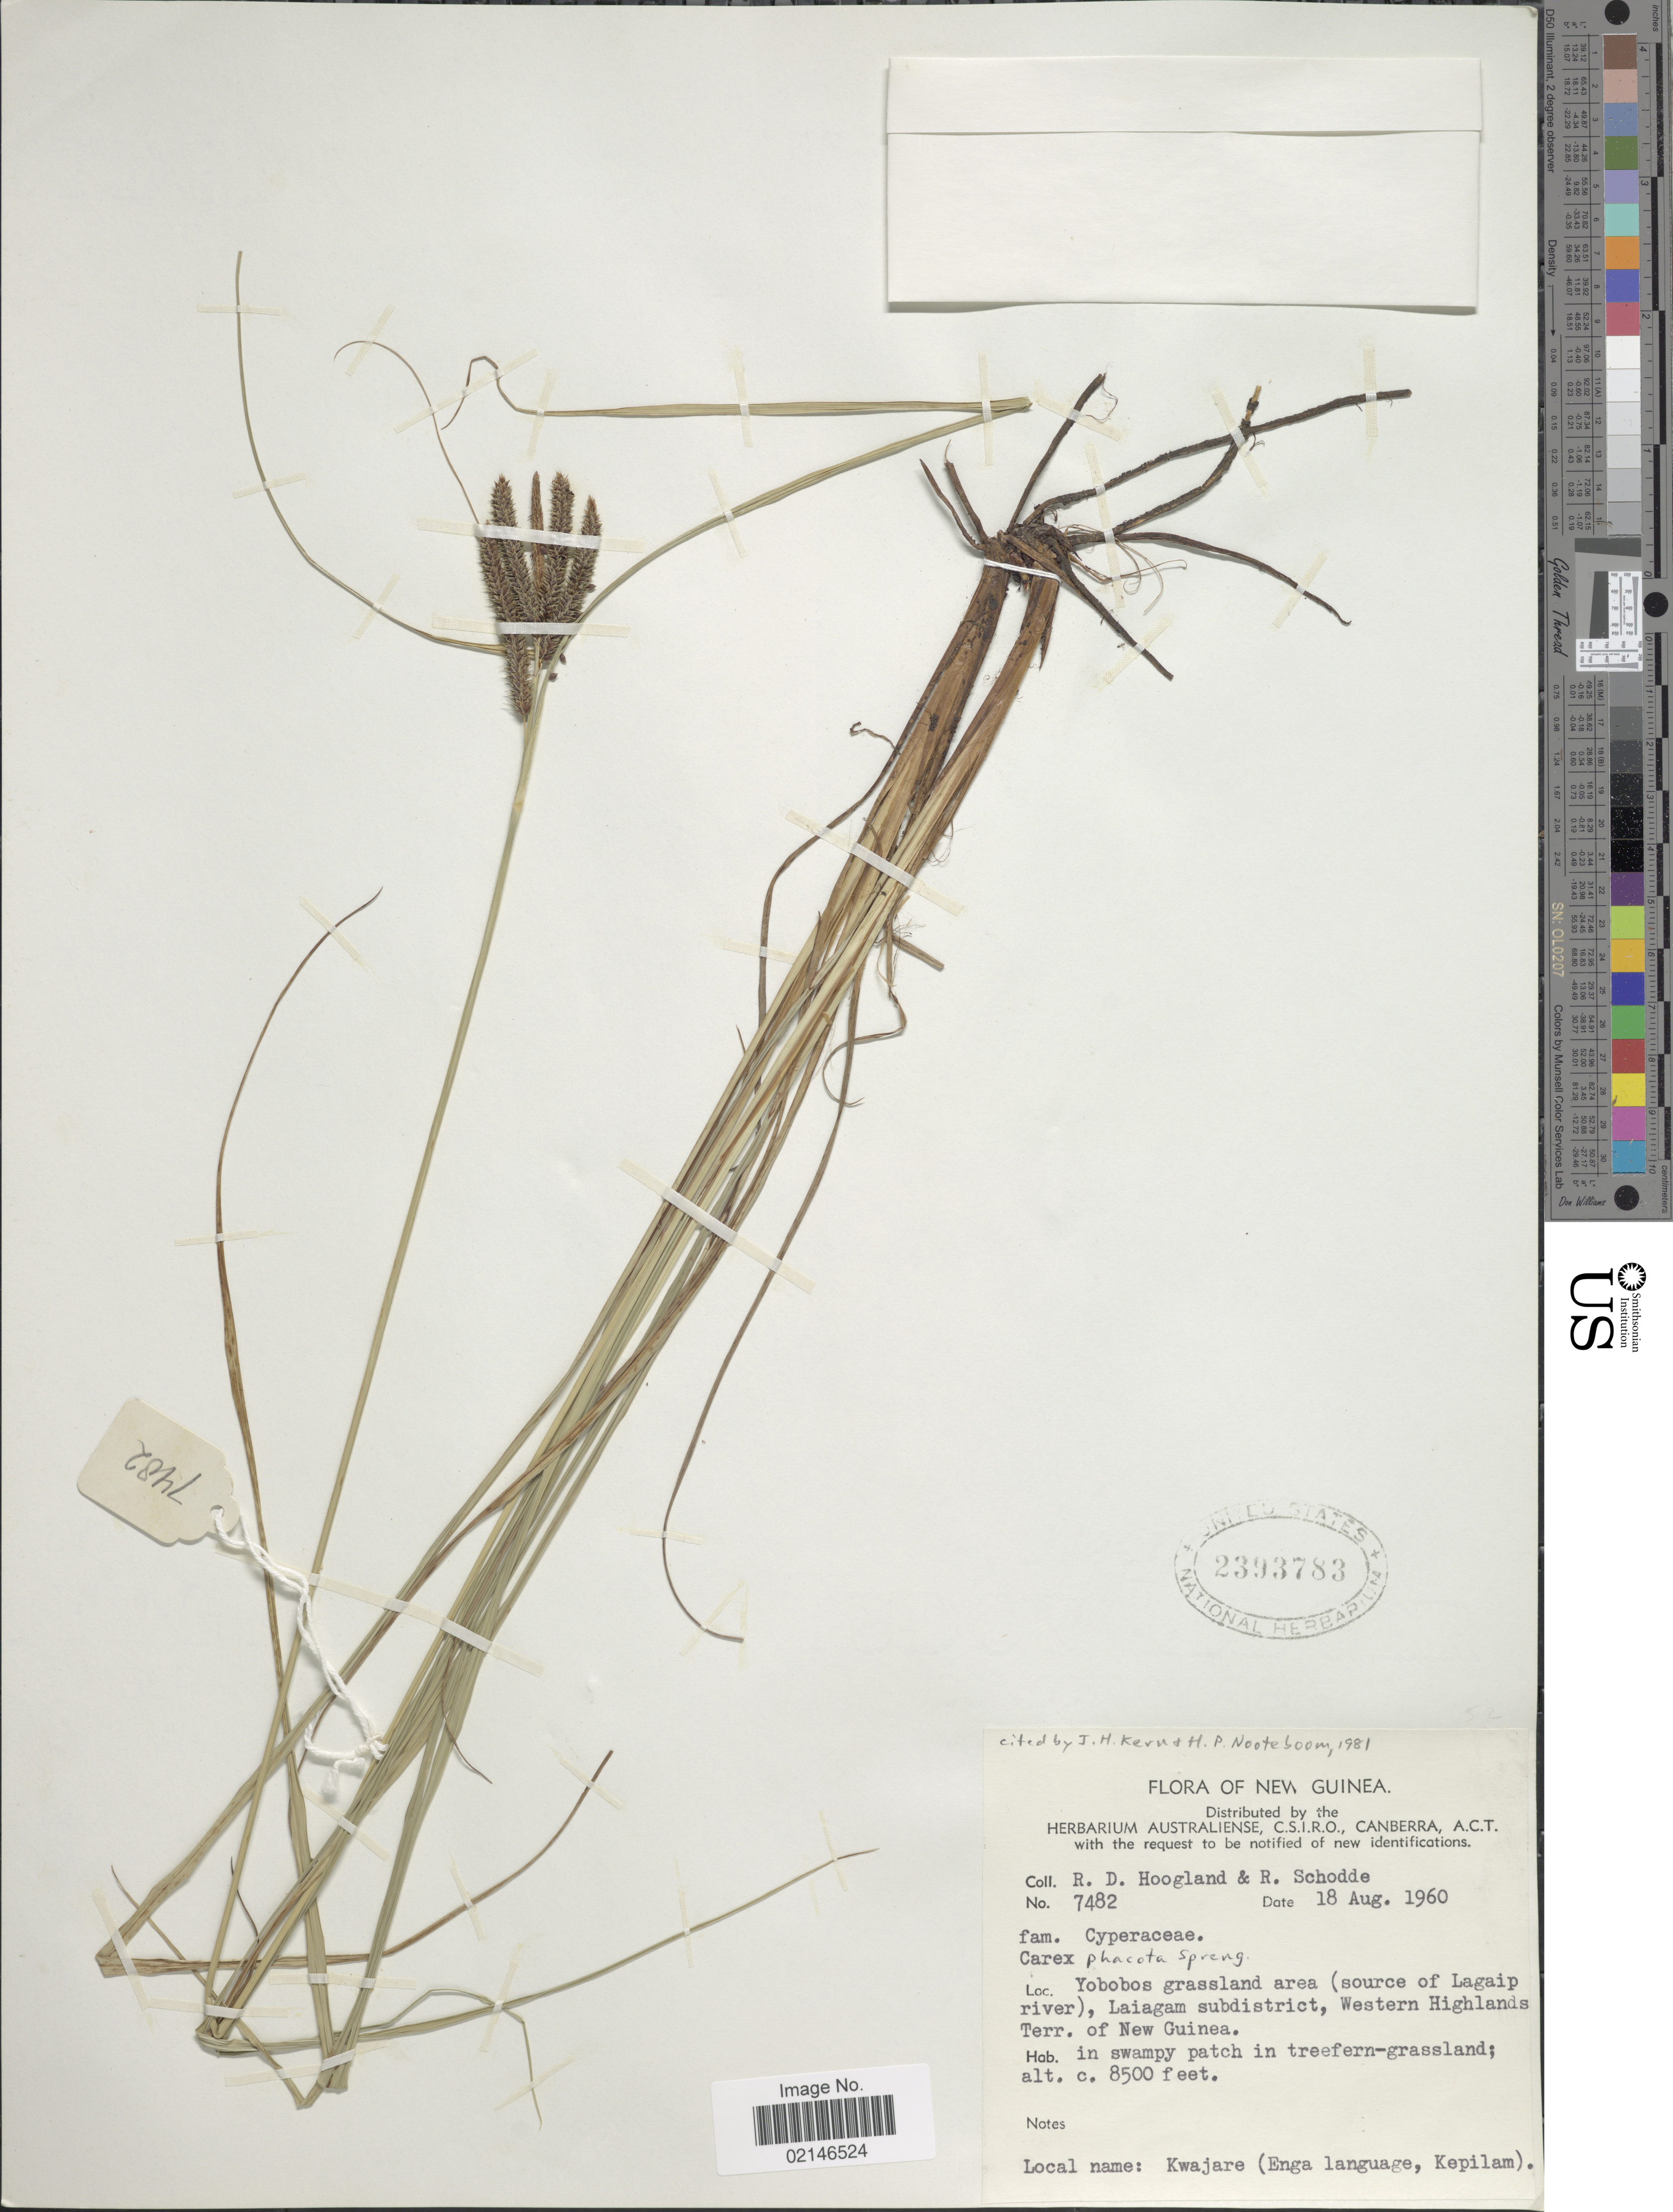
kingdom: Plantae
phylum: Tracheophyta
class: Liliopsida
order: Poales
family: Cyperaceae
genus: Carex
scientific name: Carex phacota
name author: Spreng.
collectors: R. D. Hoogland & R. Schodde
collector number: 7482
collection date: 1960-08-18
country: Papua New Guinea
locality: New Guinea, Yobobos area, (source of Lagaip river), Laiagam subdistrict, Western Highlands, Terr. of New Guinea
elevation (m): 2591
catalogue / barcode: US 2393783